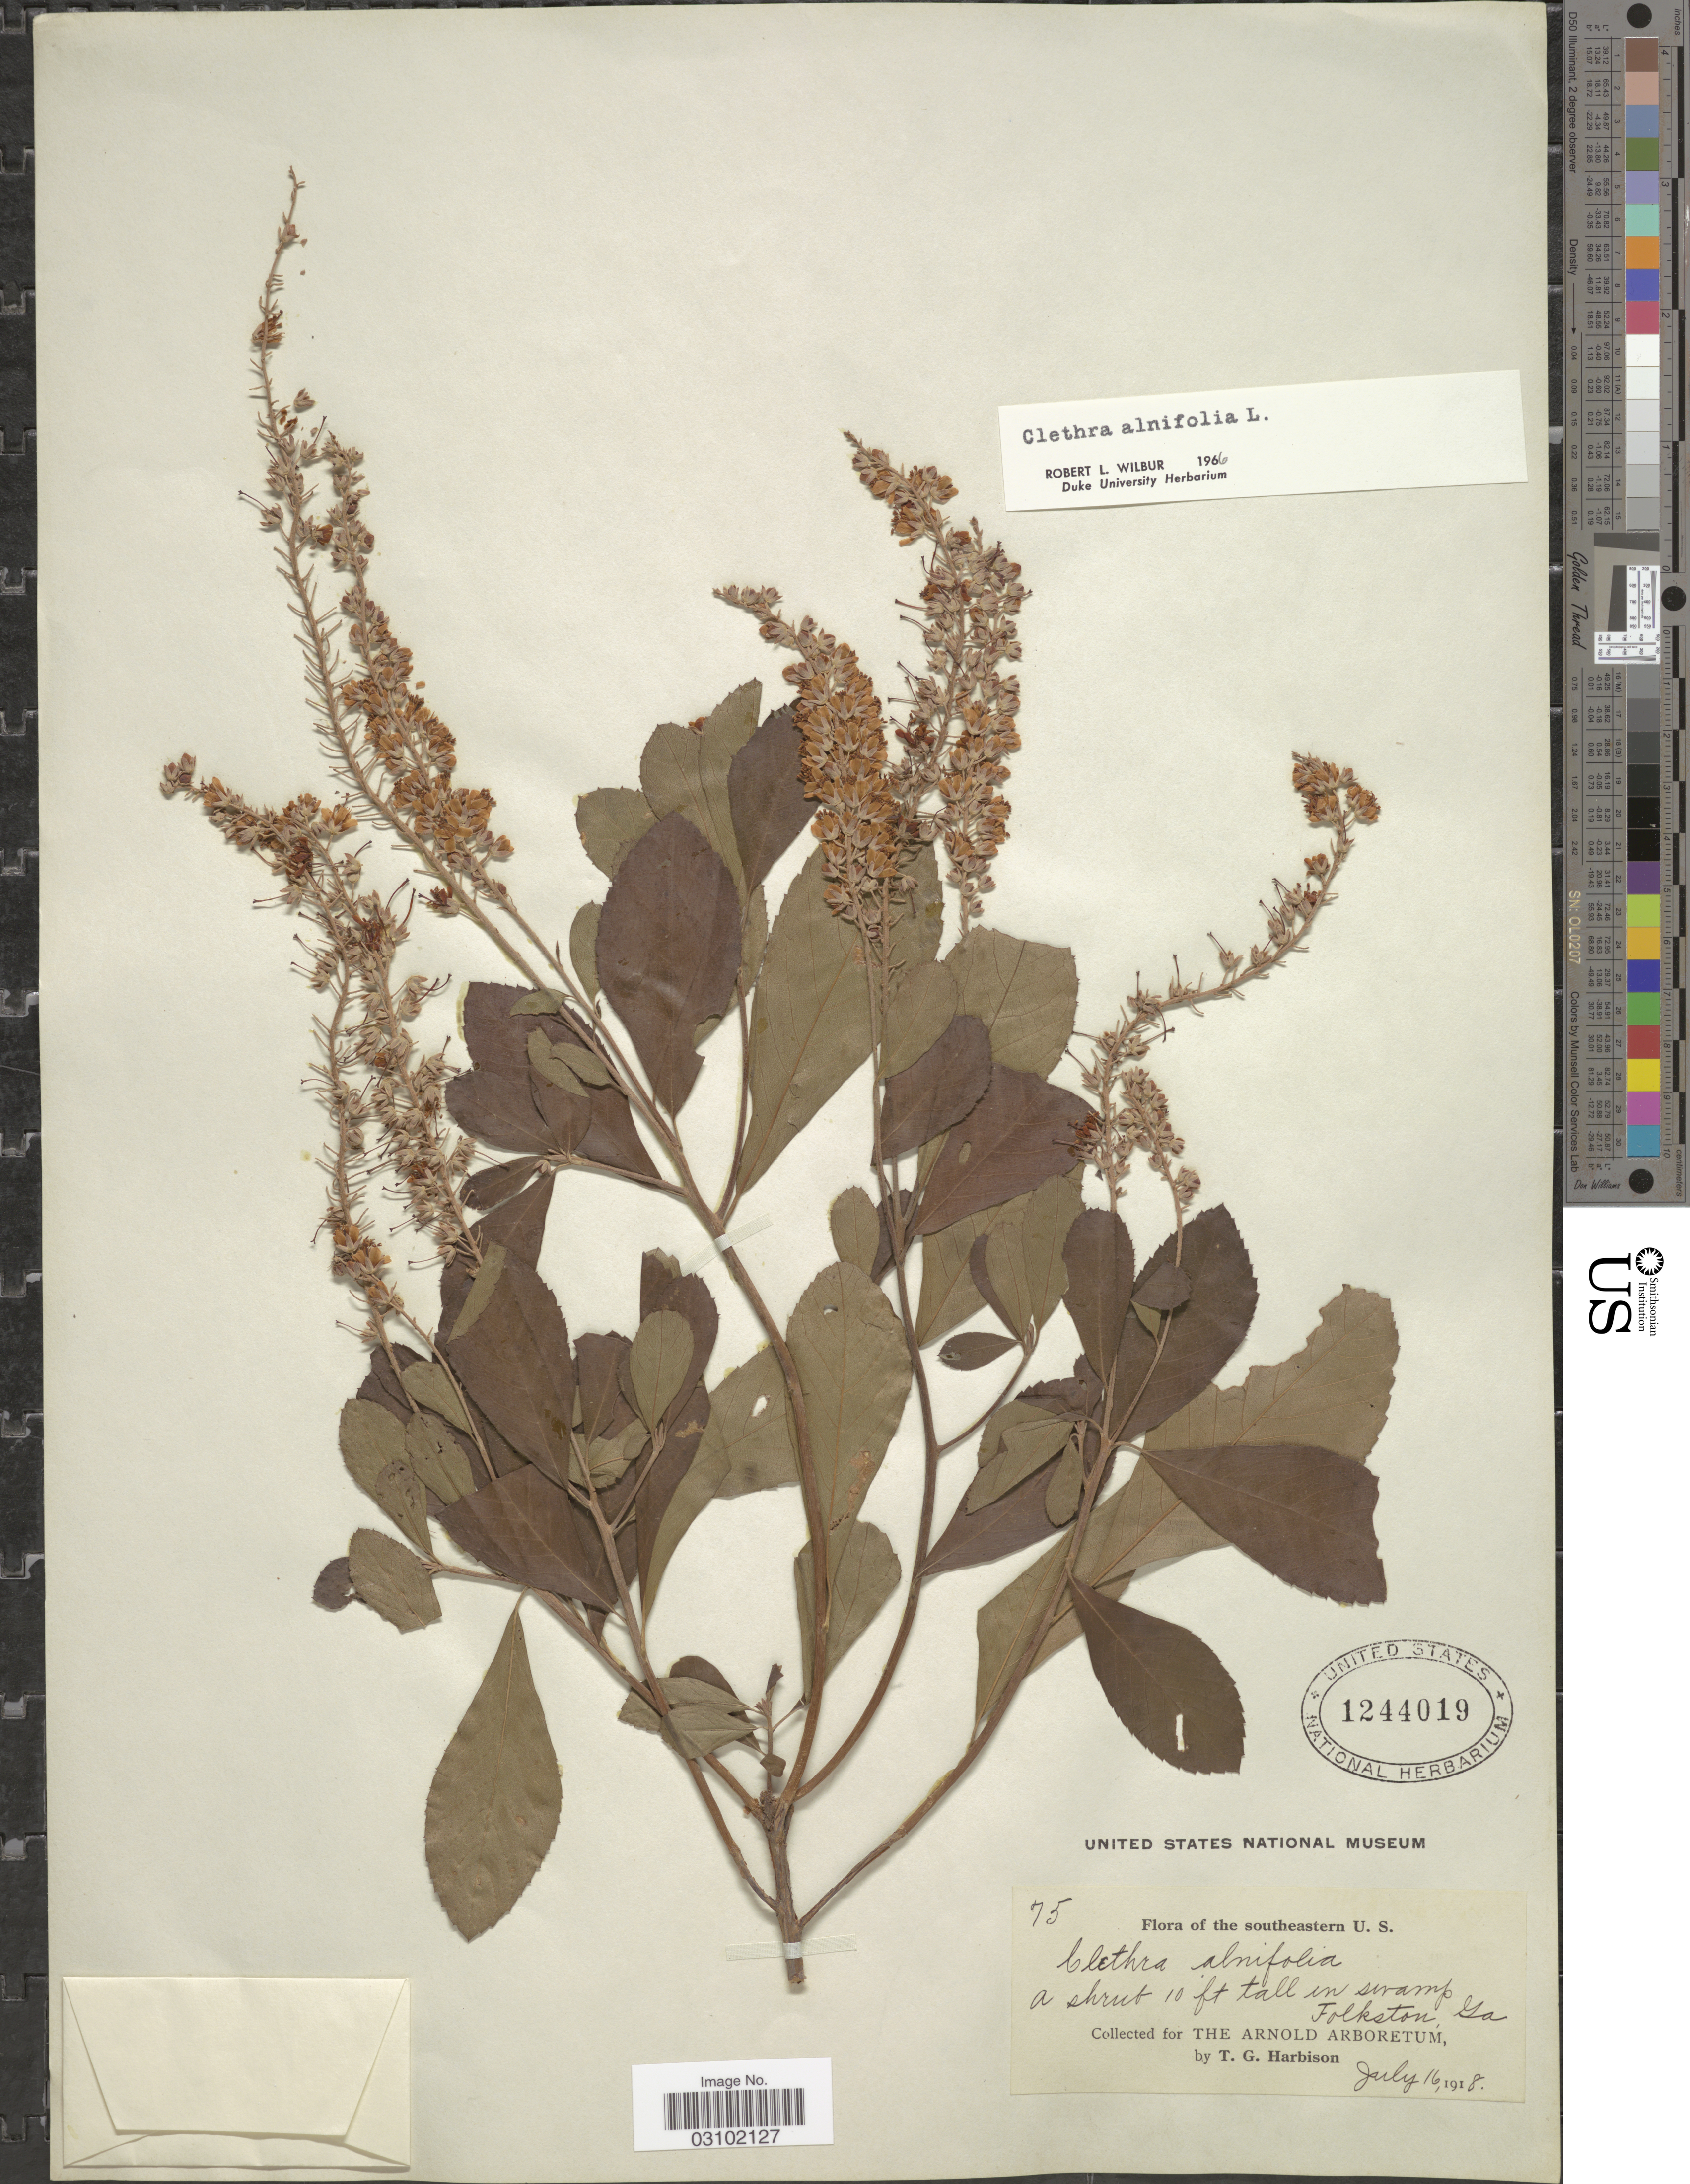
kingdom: Plantae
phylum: Tracheophyta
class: Magnoliopsida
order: Ericales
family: Clethraceae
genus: Clethra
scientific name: Clethra alnifolia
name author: L.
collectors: T. Harbison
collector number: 75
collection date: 1918-07-16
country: United States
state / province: Georgia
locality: The southeastern U.S., in swamp Folkston, Ga.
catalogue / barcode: US 1244019